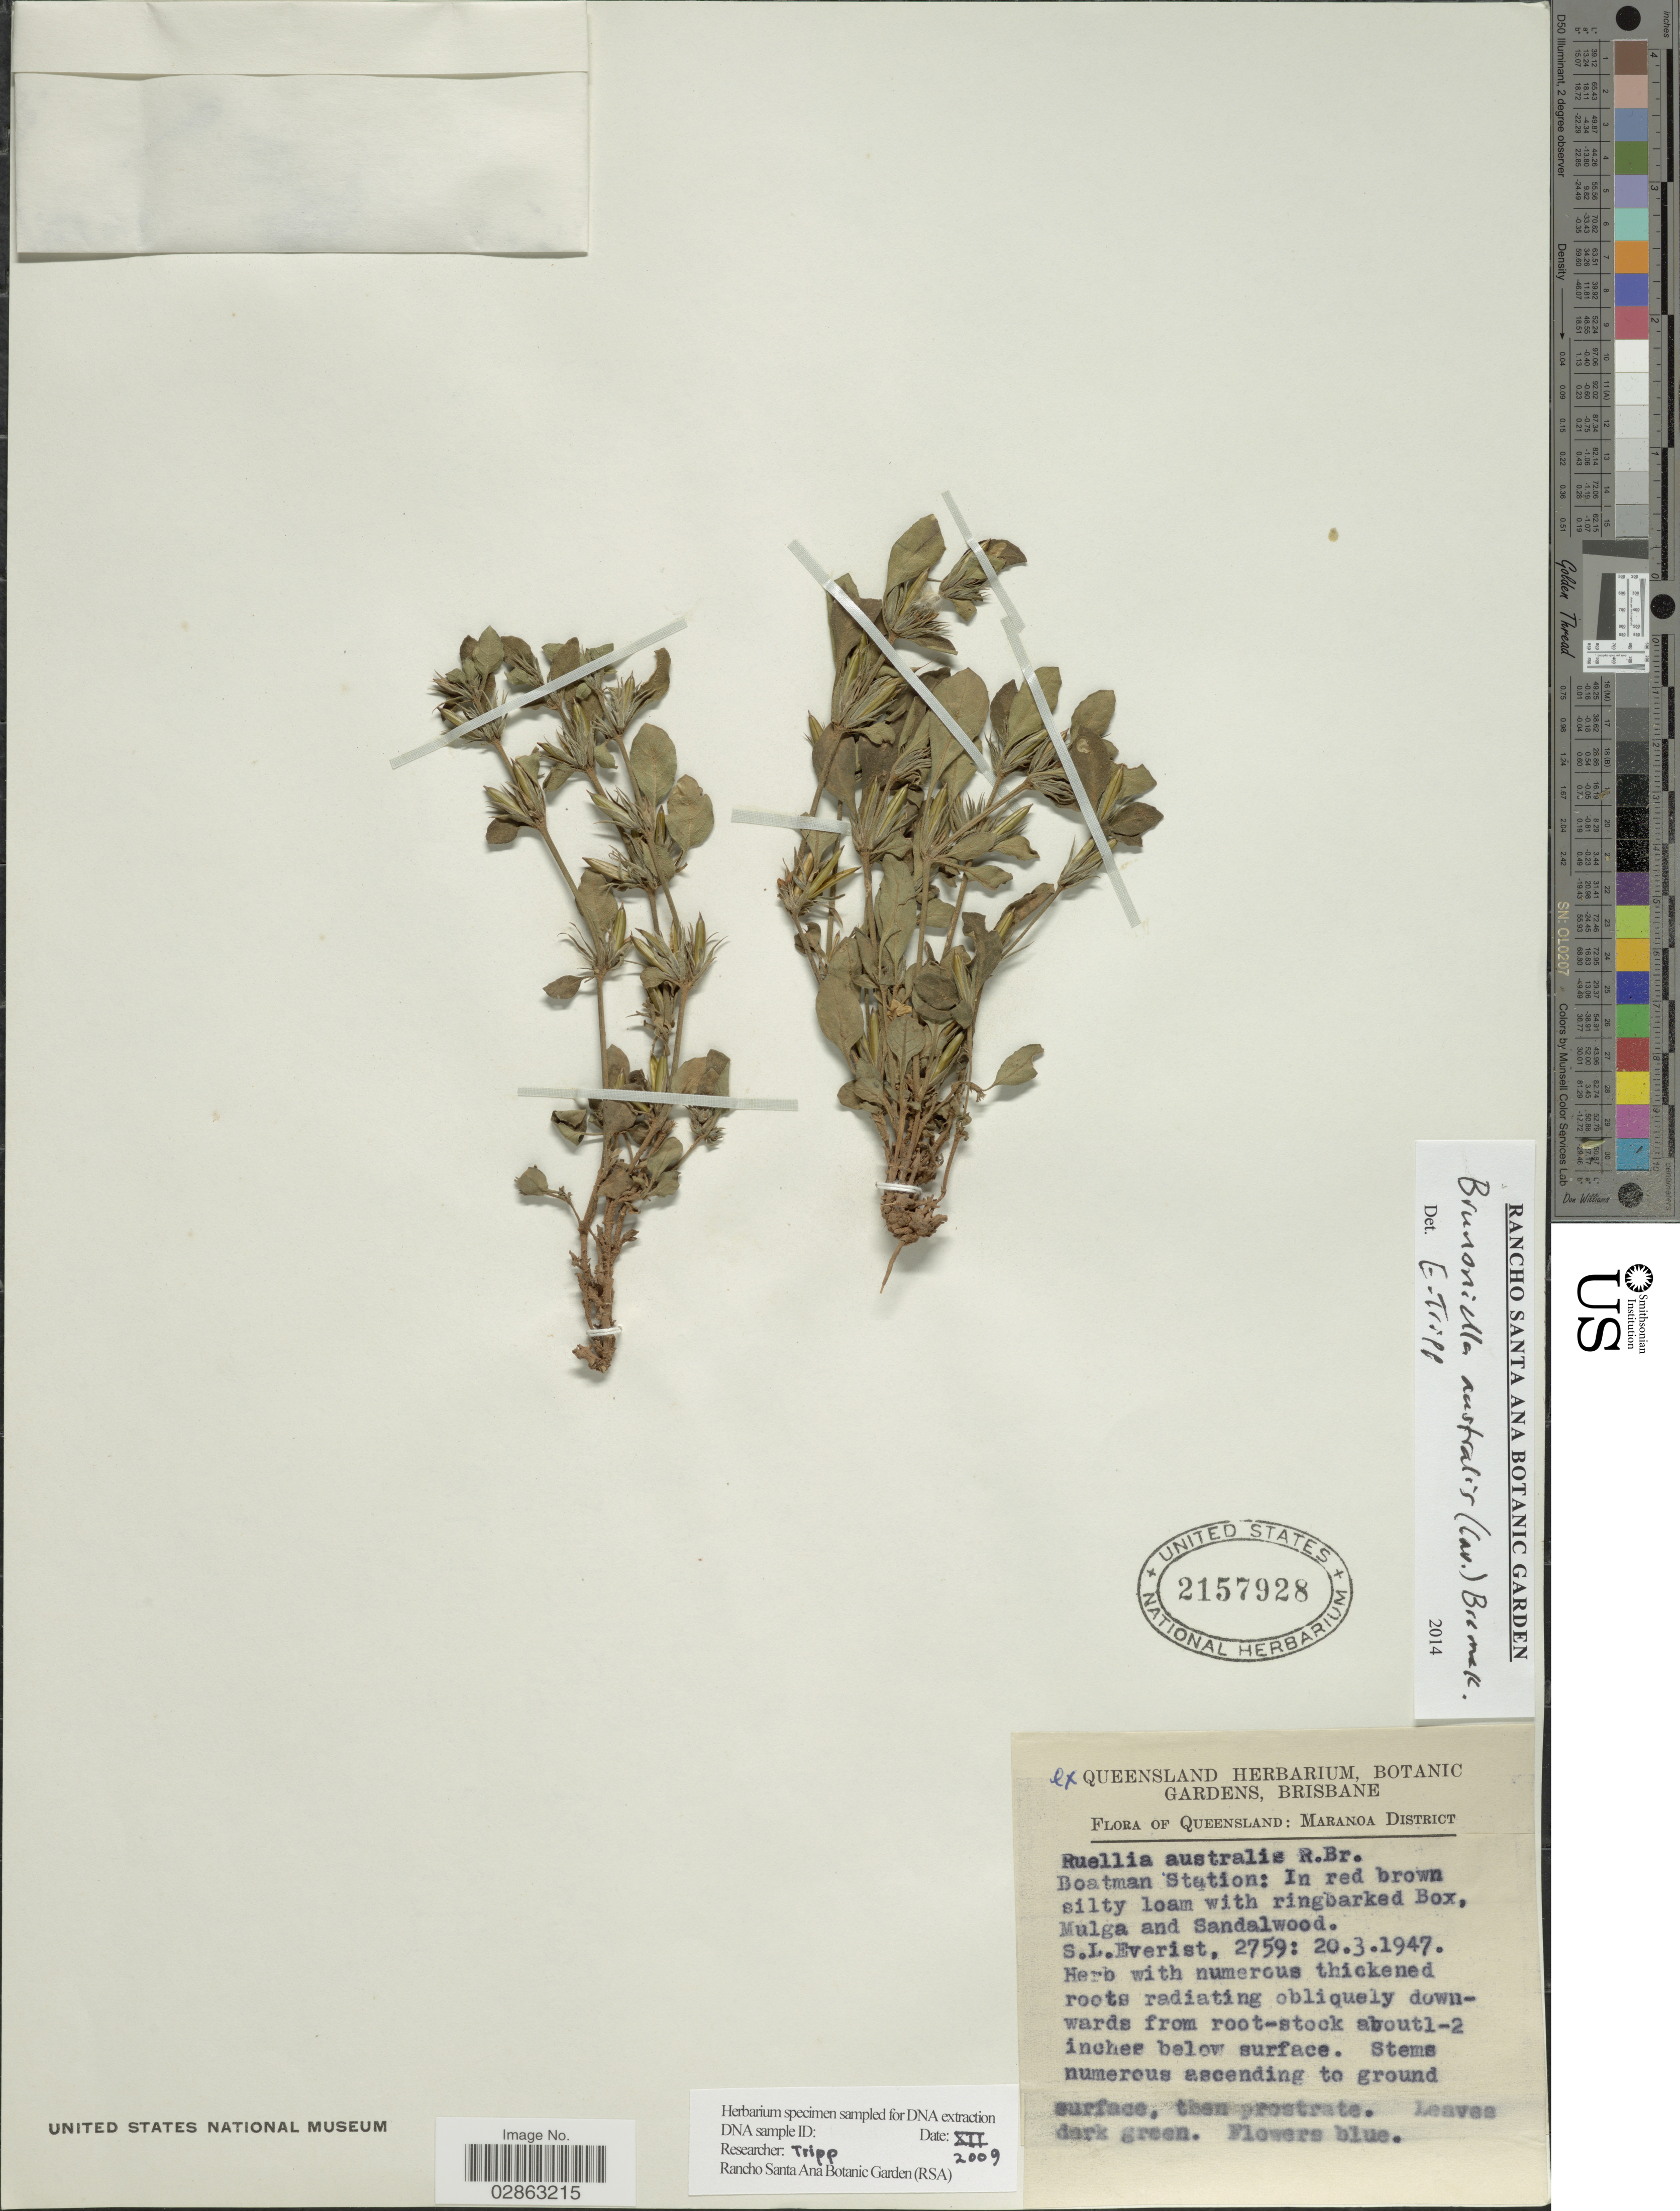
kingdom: Plantae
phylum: Tracheophyta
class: Magnoliopsida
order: Lamiales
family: Acanthaceae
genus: Brunoniella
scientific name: Brunoniella australis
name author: (Cav.) Bremek.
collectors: S. Everist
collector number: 2759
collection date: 1947-03-20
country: Australia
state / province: Queensland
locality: Maranoa District. Boatman Station.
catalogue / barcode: US 2157928